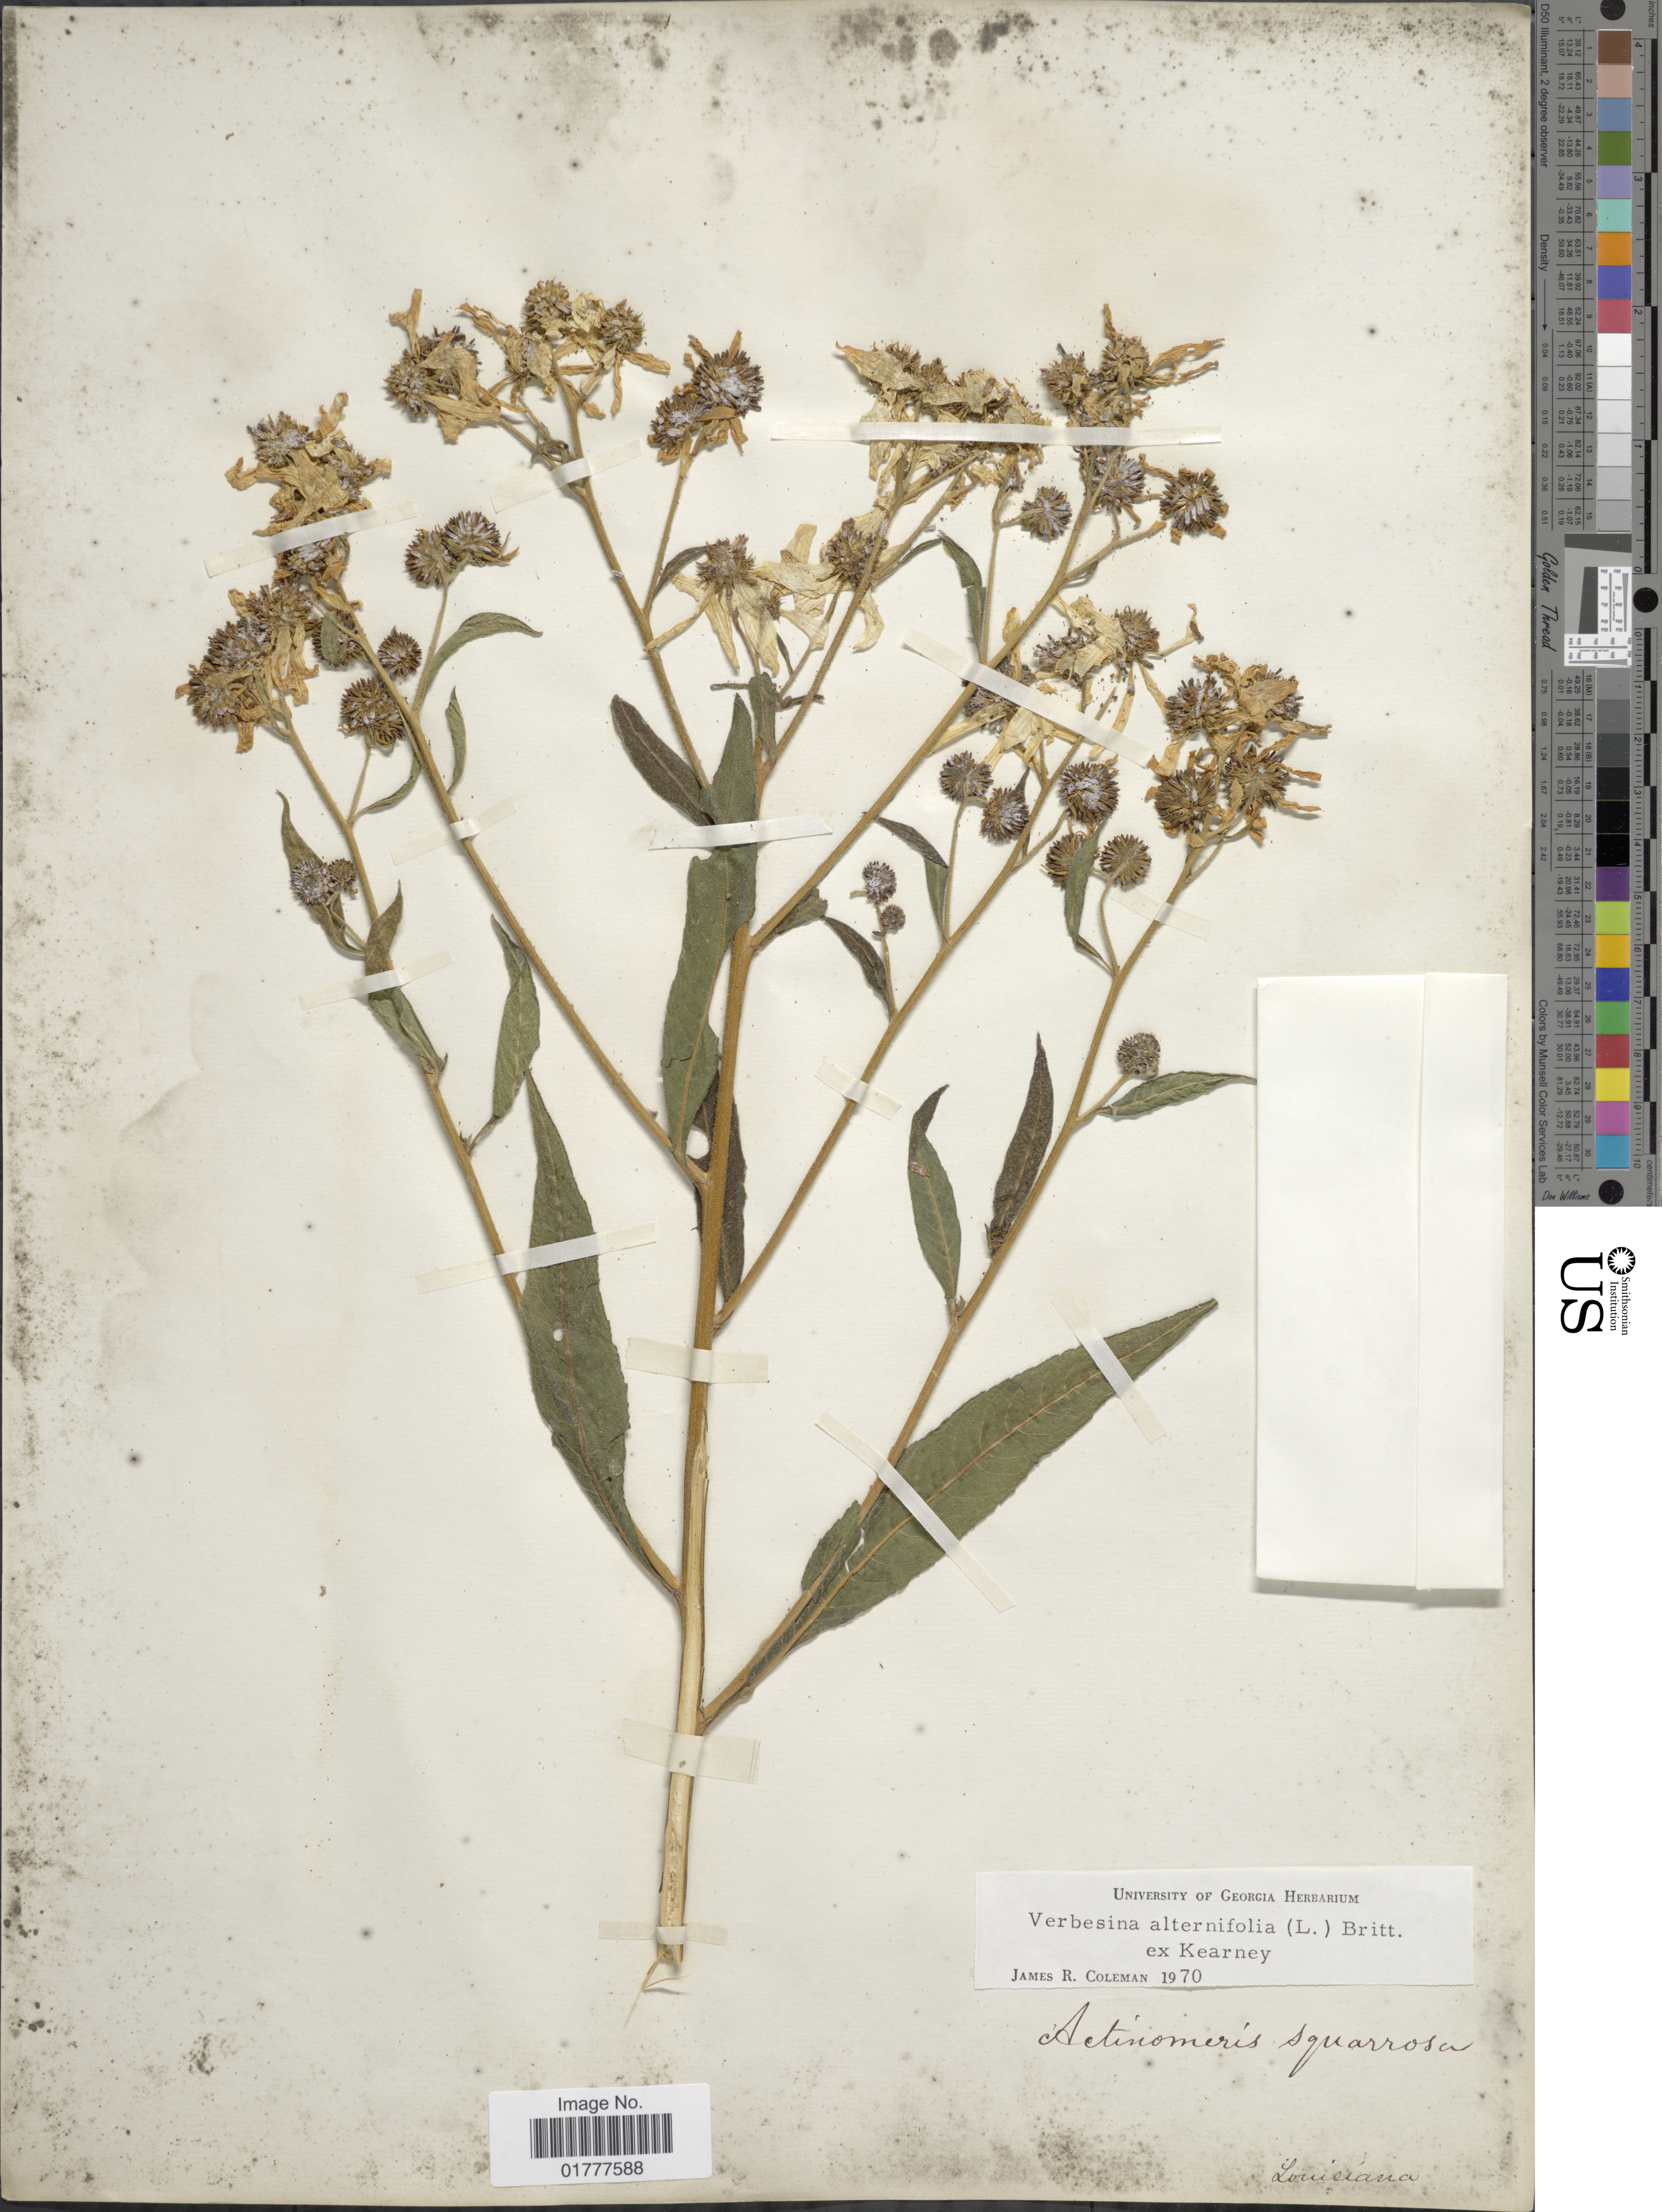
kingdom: Plantae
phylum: Tracheophyta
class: Magnoliopsida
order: Asterales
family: Asteraceae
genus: Actinomeris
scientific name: Actinomeris alternifolia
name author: (L.) DC.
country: United States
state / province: Louisiana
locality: Louisiana.